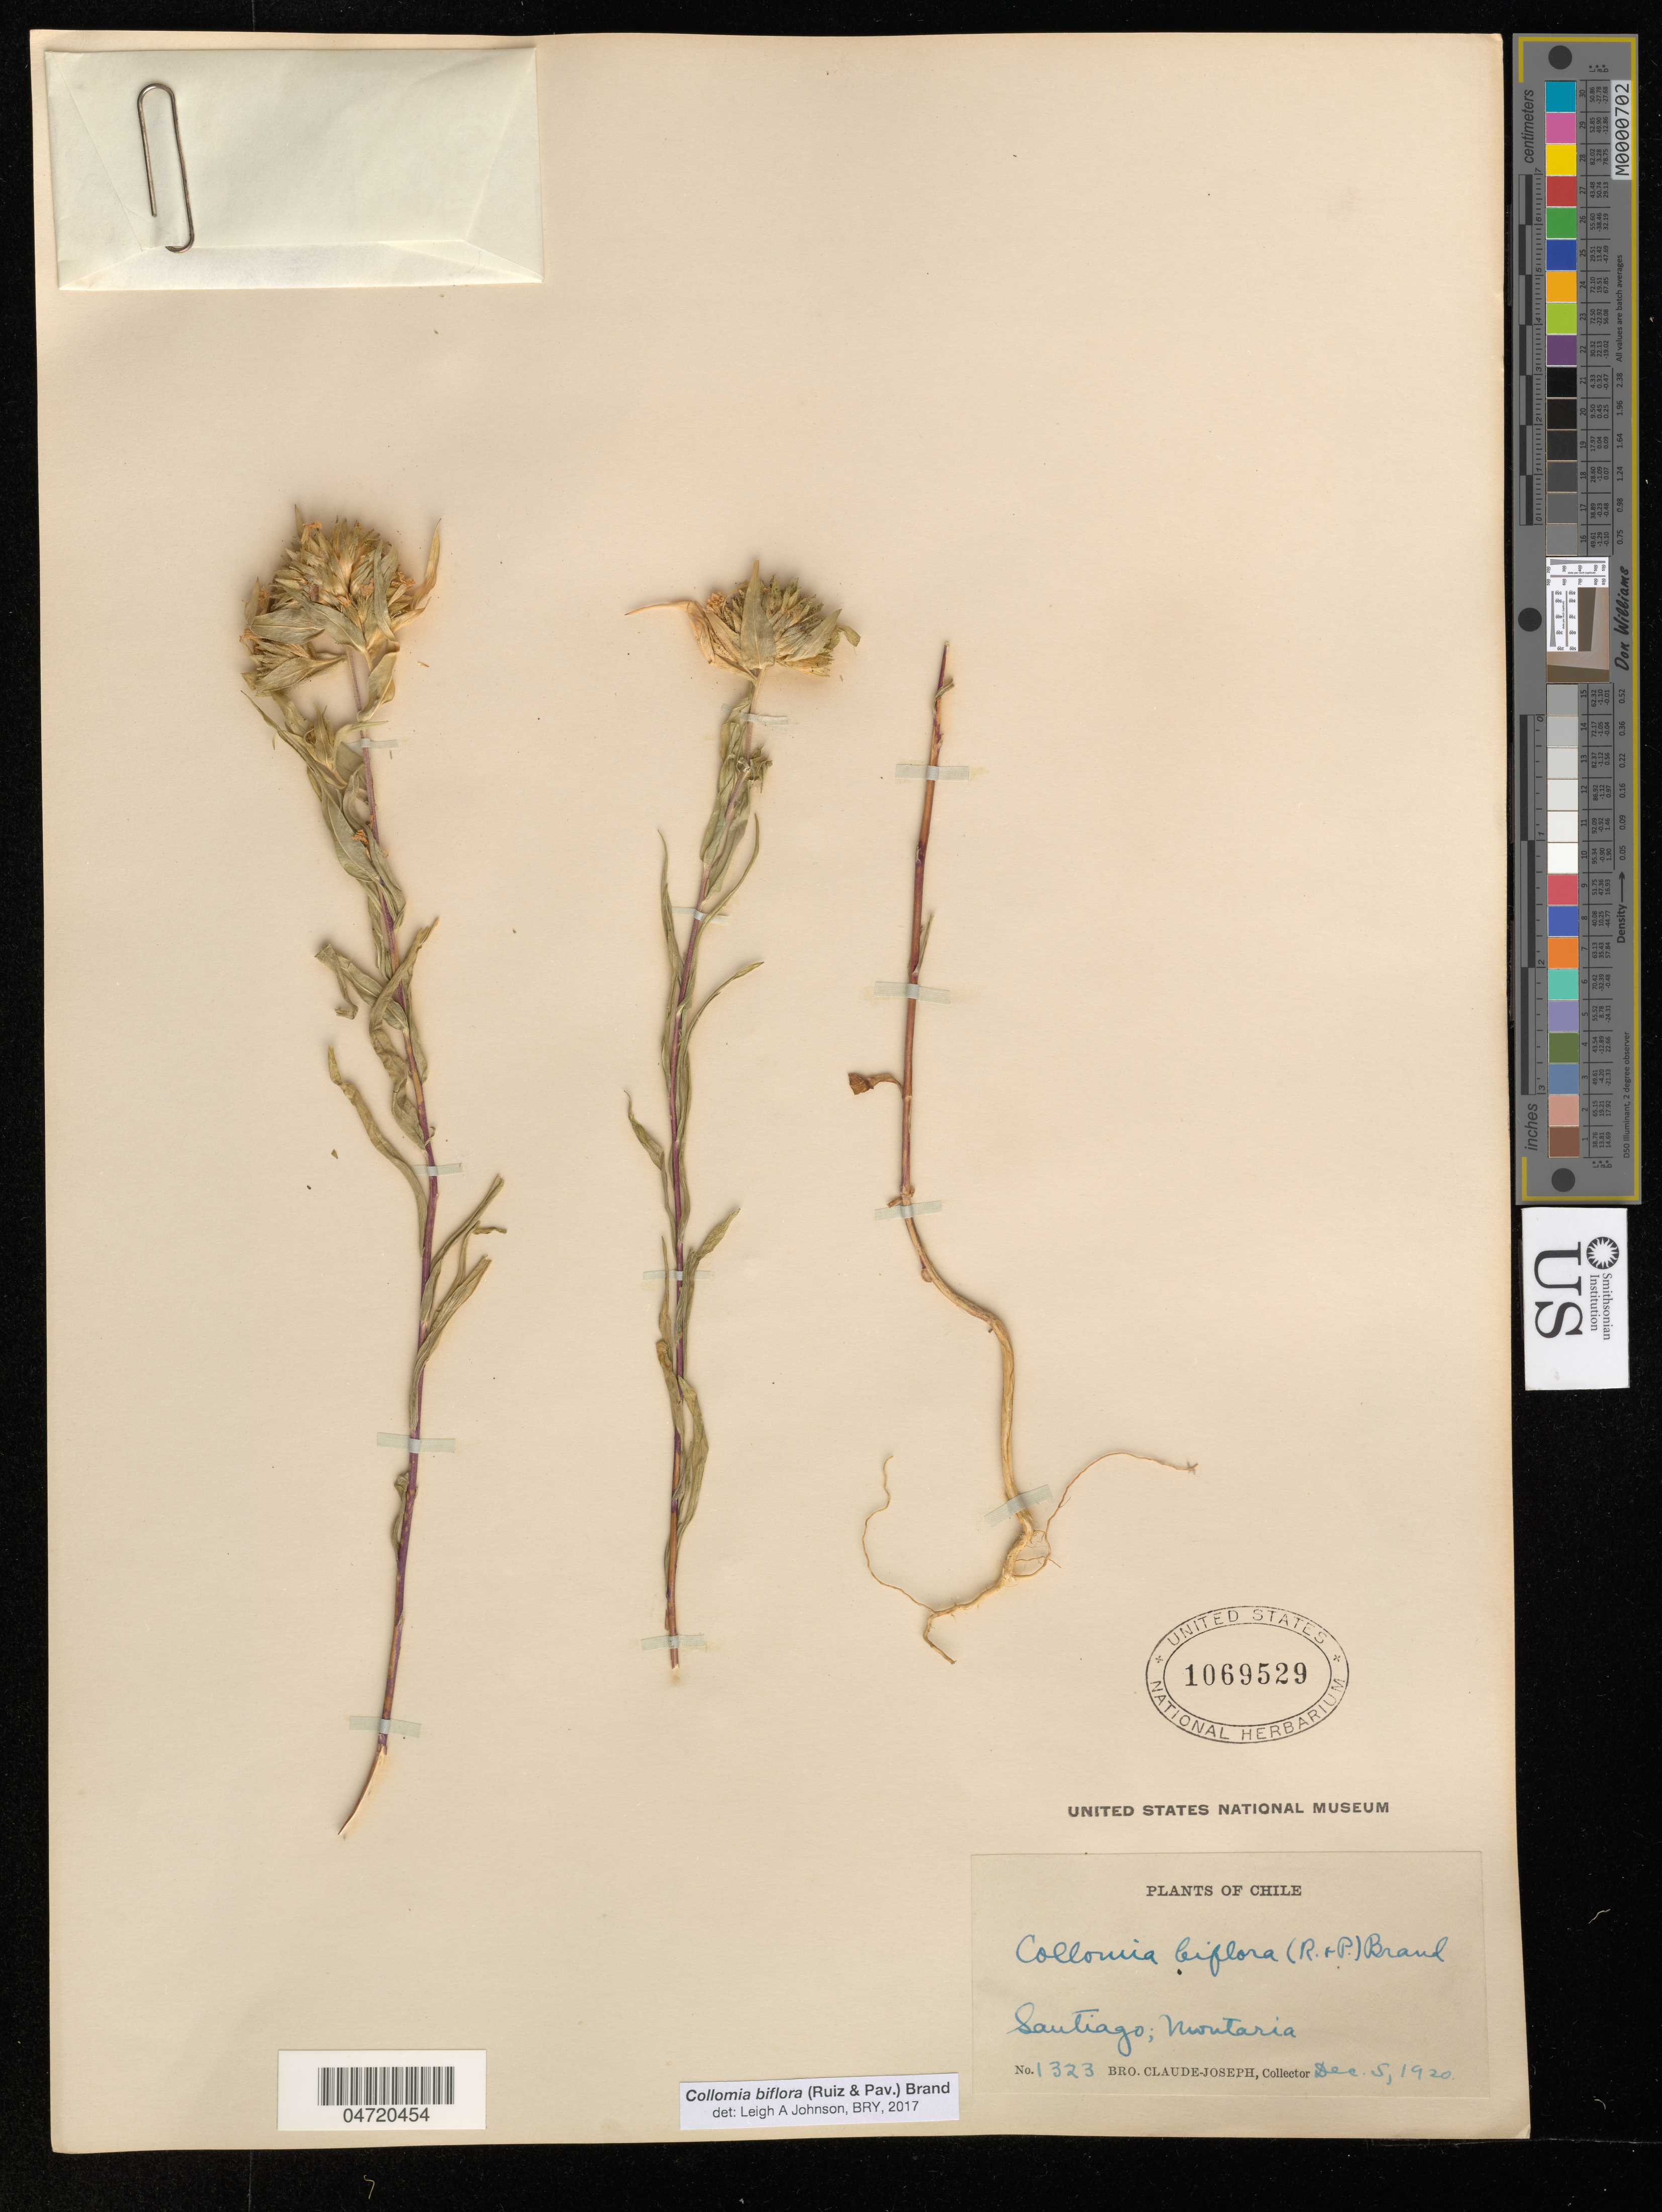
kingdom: Plantae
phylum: Tracheophyta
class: Magnoliopsida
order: Ericales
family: Polemoniaceae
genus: Collomia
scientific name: Collomia biflora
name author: (Ruiz & Pav.) Brand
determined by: Johnson, Leigh Alma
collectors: Bro. Claude-Joseph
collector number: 1323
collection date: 1920-12-05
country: Chile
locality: Santiago; Montaria.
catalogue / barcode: US 1069529